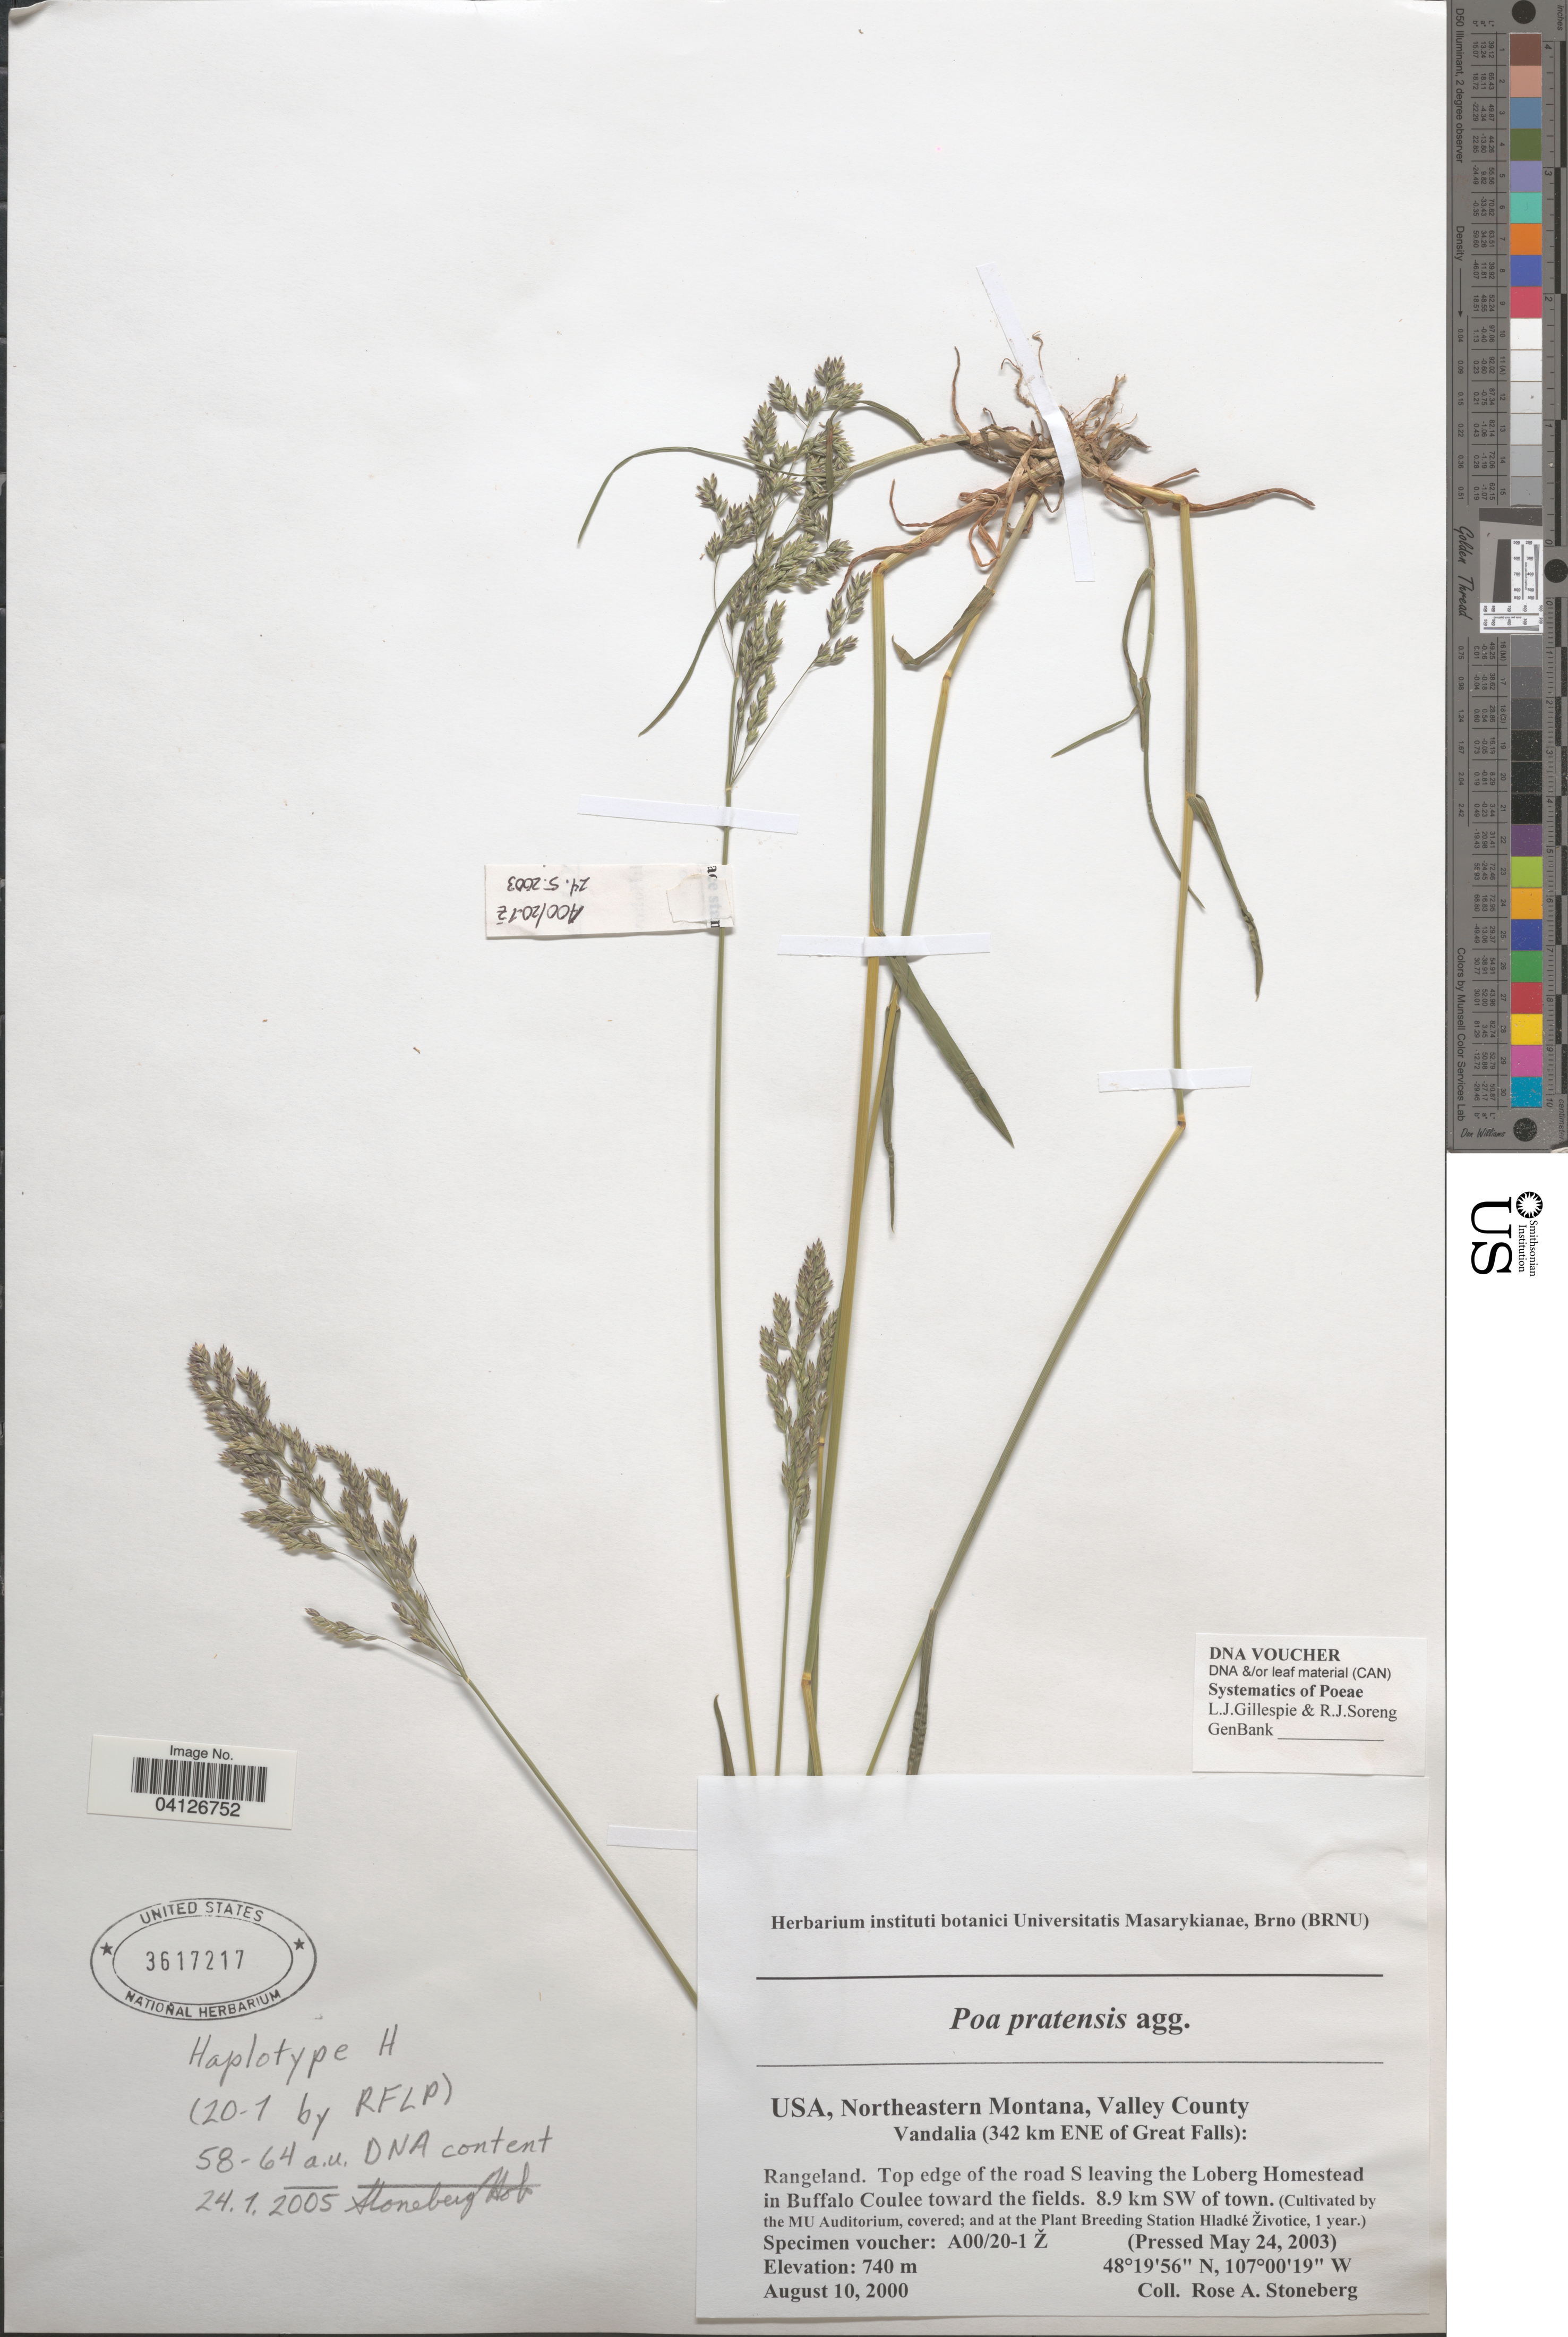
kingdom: Plantae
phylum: Tracheophyta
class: Liliopsida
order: Poales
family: Poaceae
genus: Poa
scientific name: Poa pratensis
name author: L.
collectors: Ex herb. instituti botanici Universitatis Masarykianae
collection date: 2003-05-24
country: Czechia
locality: (Cultivated by the MU Auditorium, covered; and at the Plant Breeding Station Hladké Životice, 1 year.).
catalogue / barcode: US 3617217